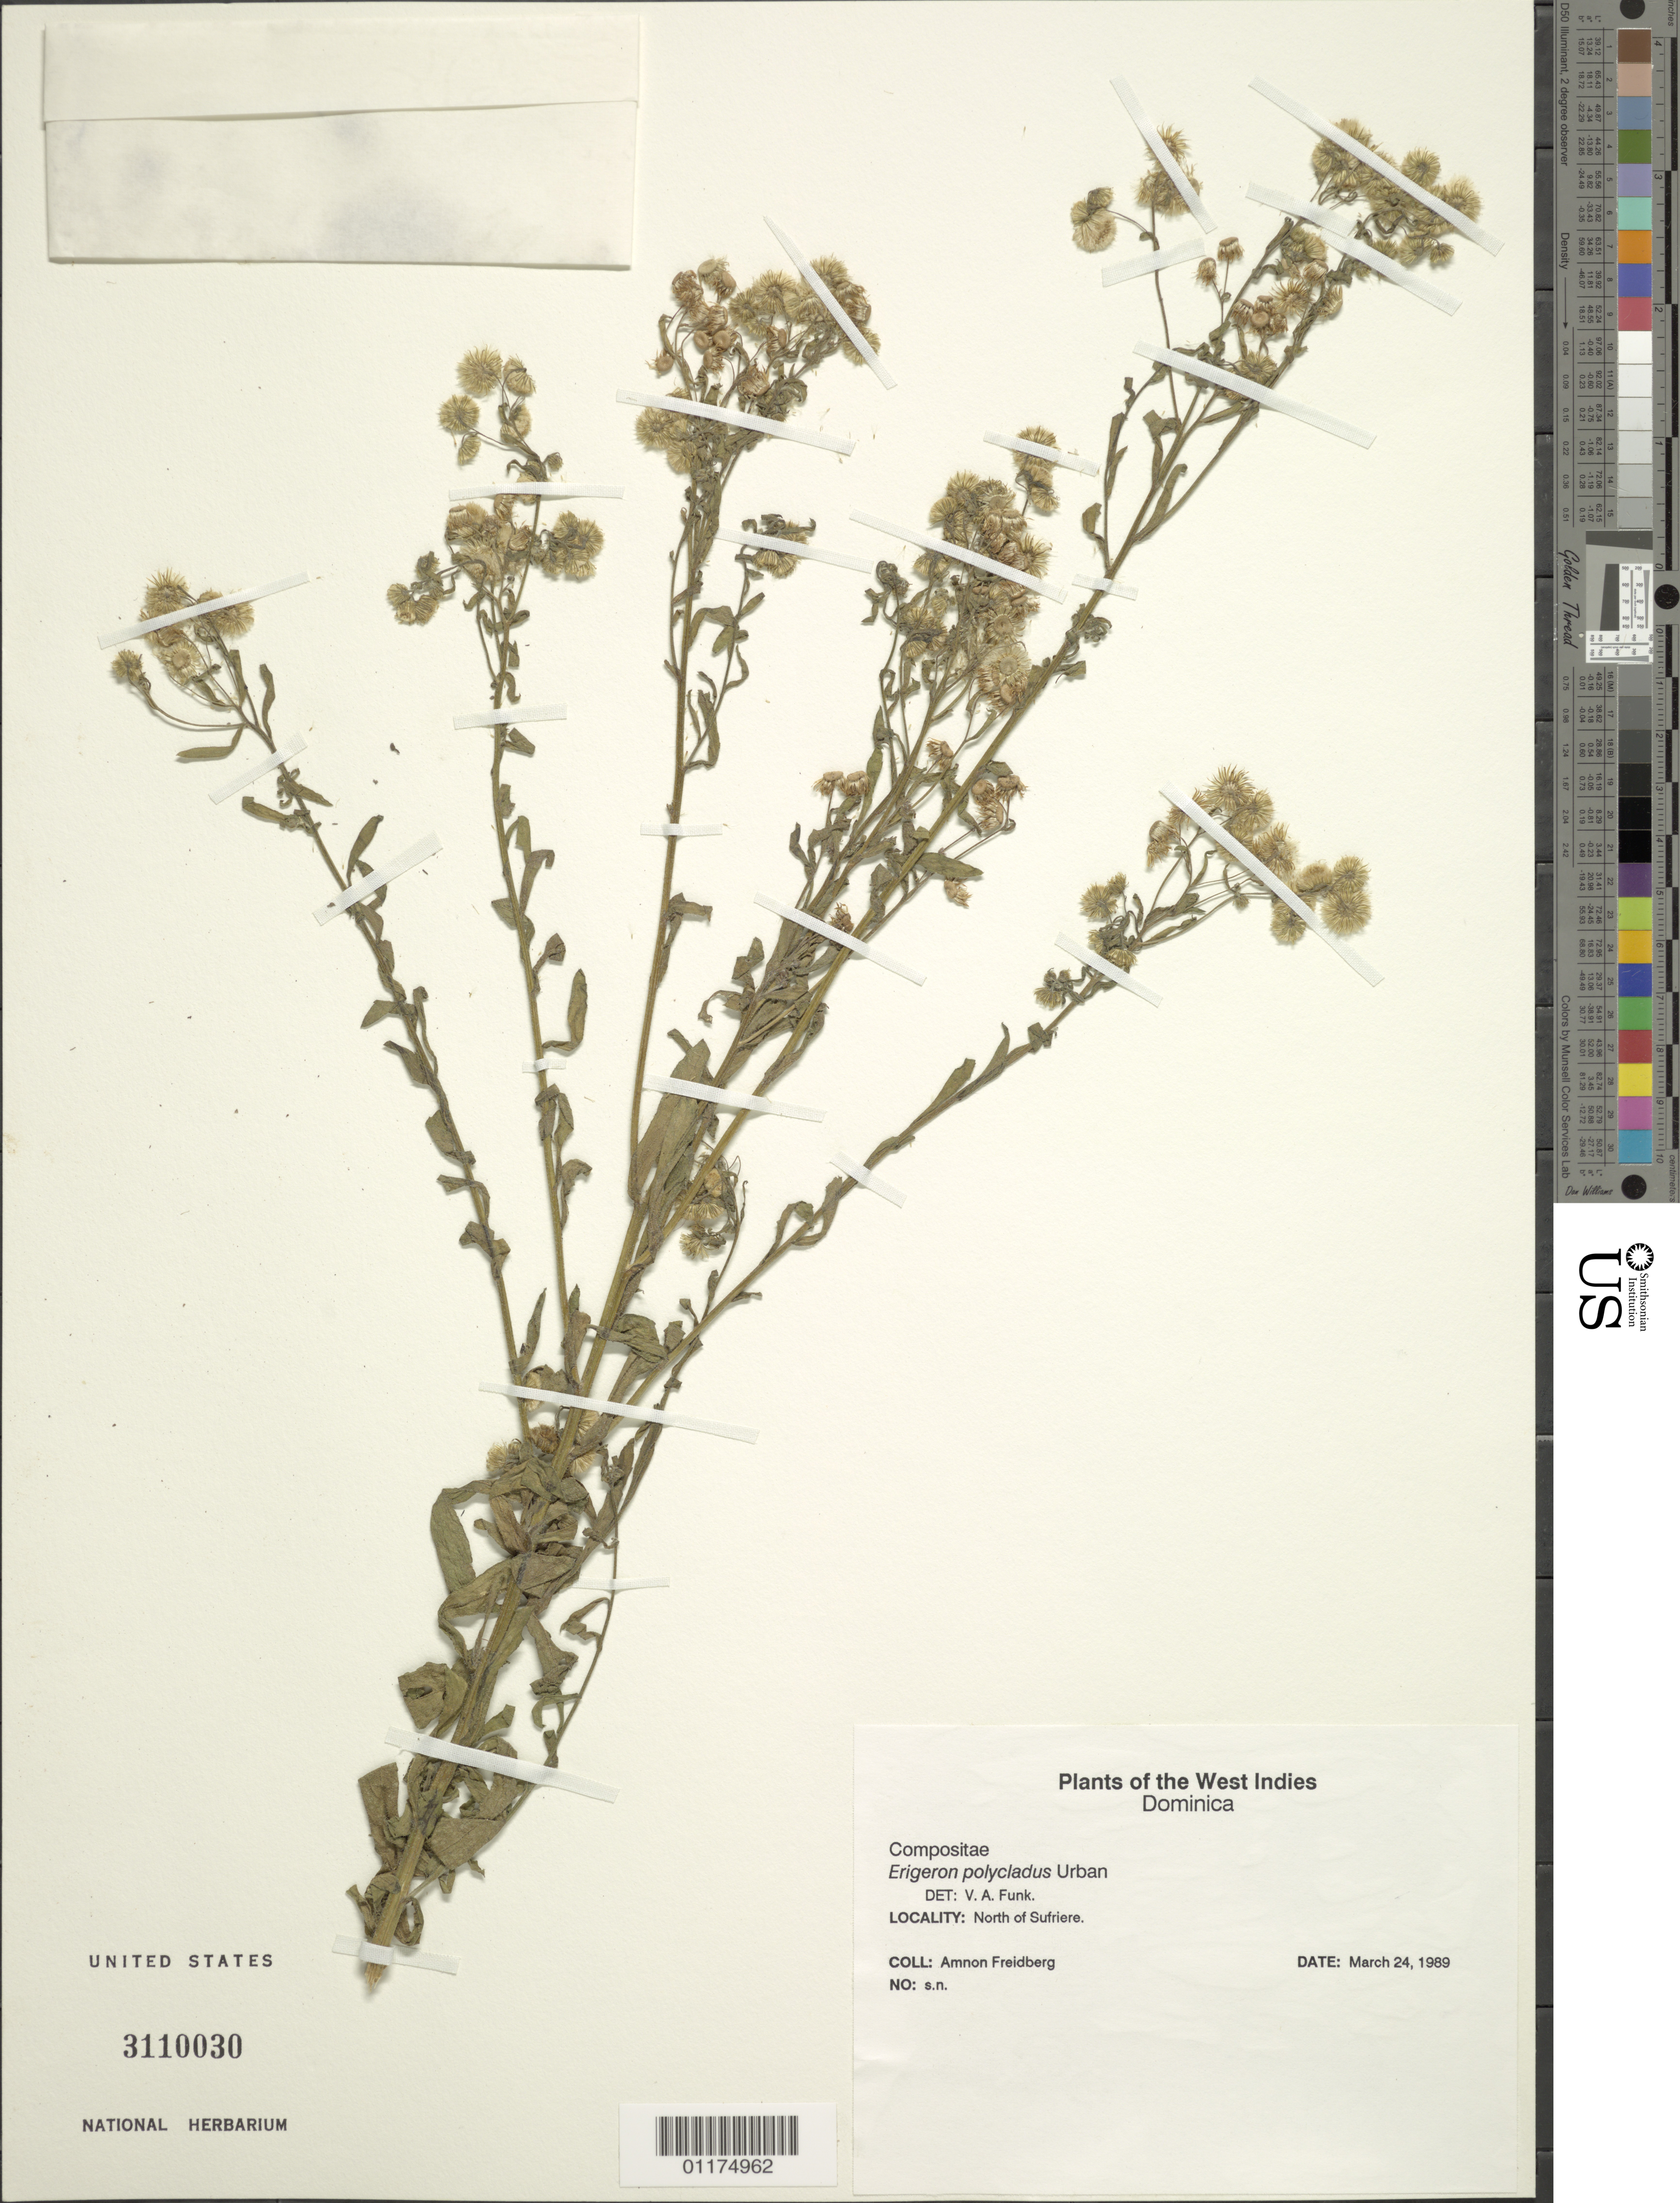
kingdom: Plantae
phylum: Tracheophyta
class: Magnoliopsida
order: Asterales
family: Asteraceae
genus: Erigeron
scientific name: Erigeron polycladus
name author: Urb.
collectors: A. Freidberg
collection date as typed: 24 Mar 1989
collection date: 1989-03-24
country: Dominica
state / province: St. Mark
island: Dominica I.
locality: North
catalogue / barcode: US 3110030